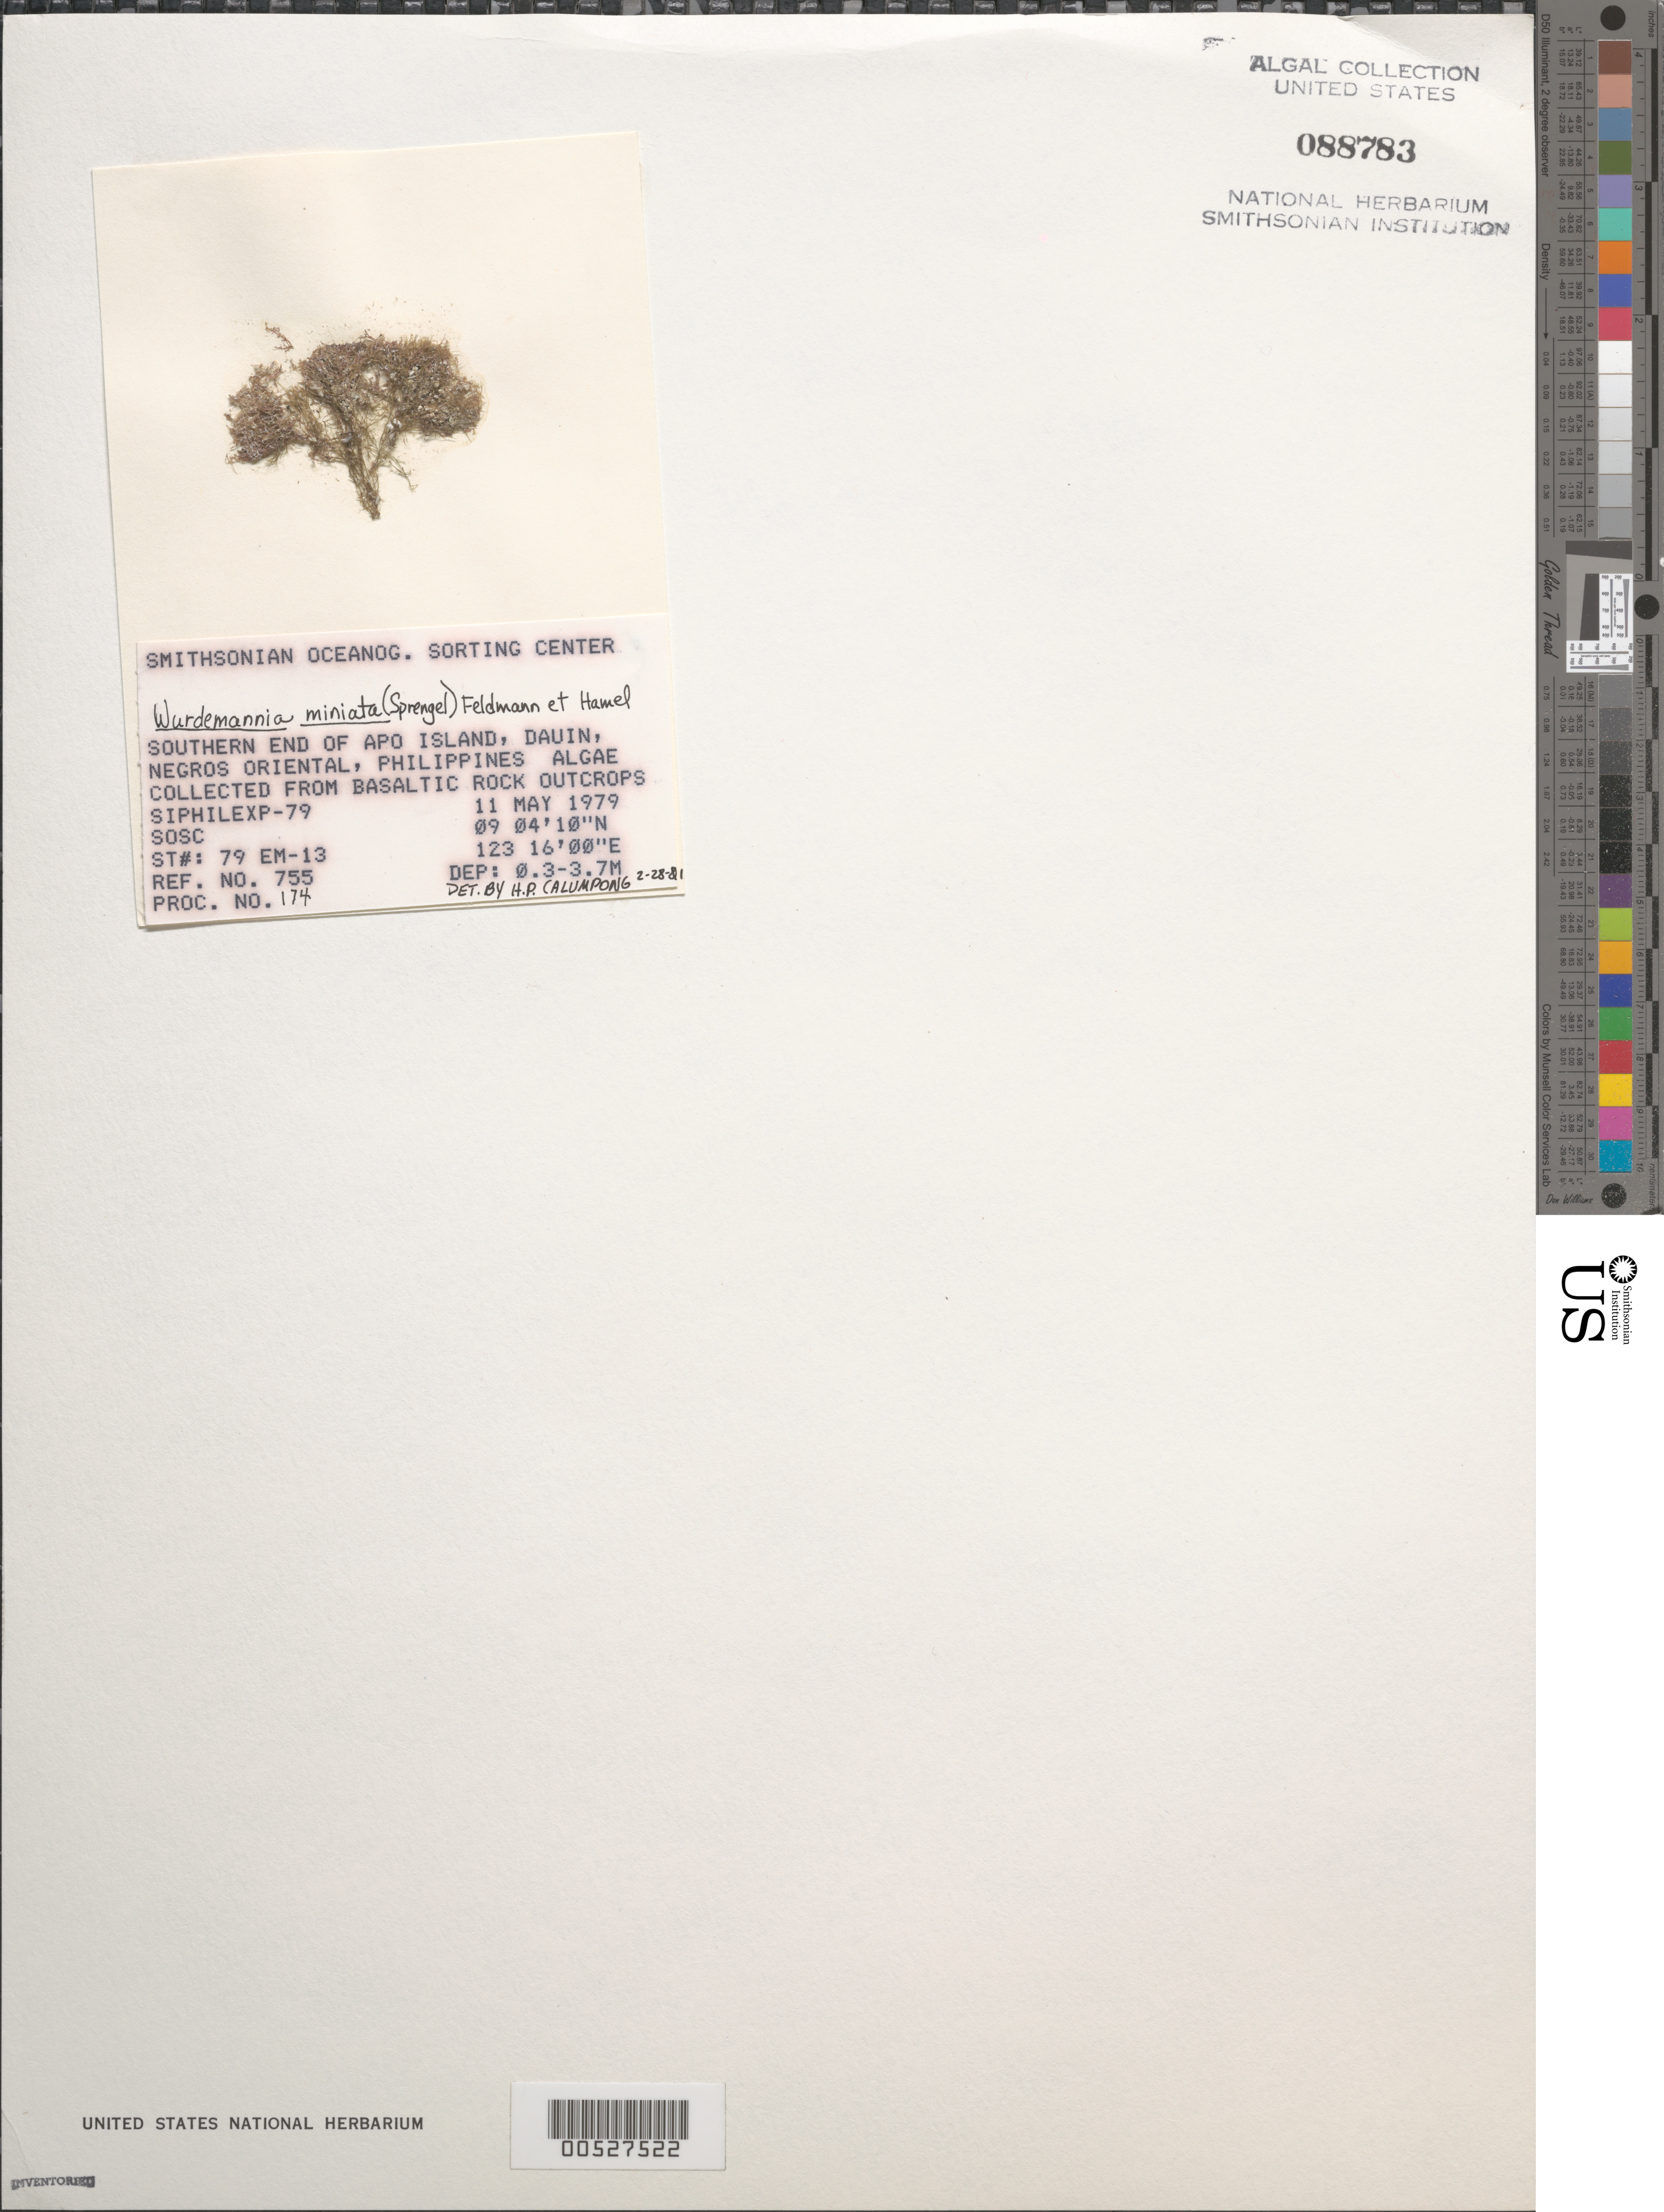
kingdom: Plantae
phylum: Rhodophyta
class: Florideophyceae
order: Gigartinales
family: Solieriaceae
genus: Wurdemannia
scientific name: Wurdemannia miniata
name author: (Spreng.) Feldmann & G. Hamel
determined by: Calumpong, H. P.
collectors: SOSC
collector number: Station 79 Em-13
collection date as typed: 11 May 1979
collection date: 1979-05-11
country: Philippines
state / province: Central Visayas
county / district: Negros Oriental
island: Negros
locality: Apo Island, Dauin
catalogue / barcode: US 88783